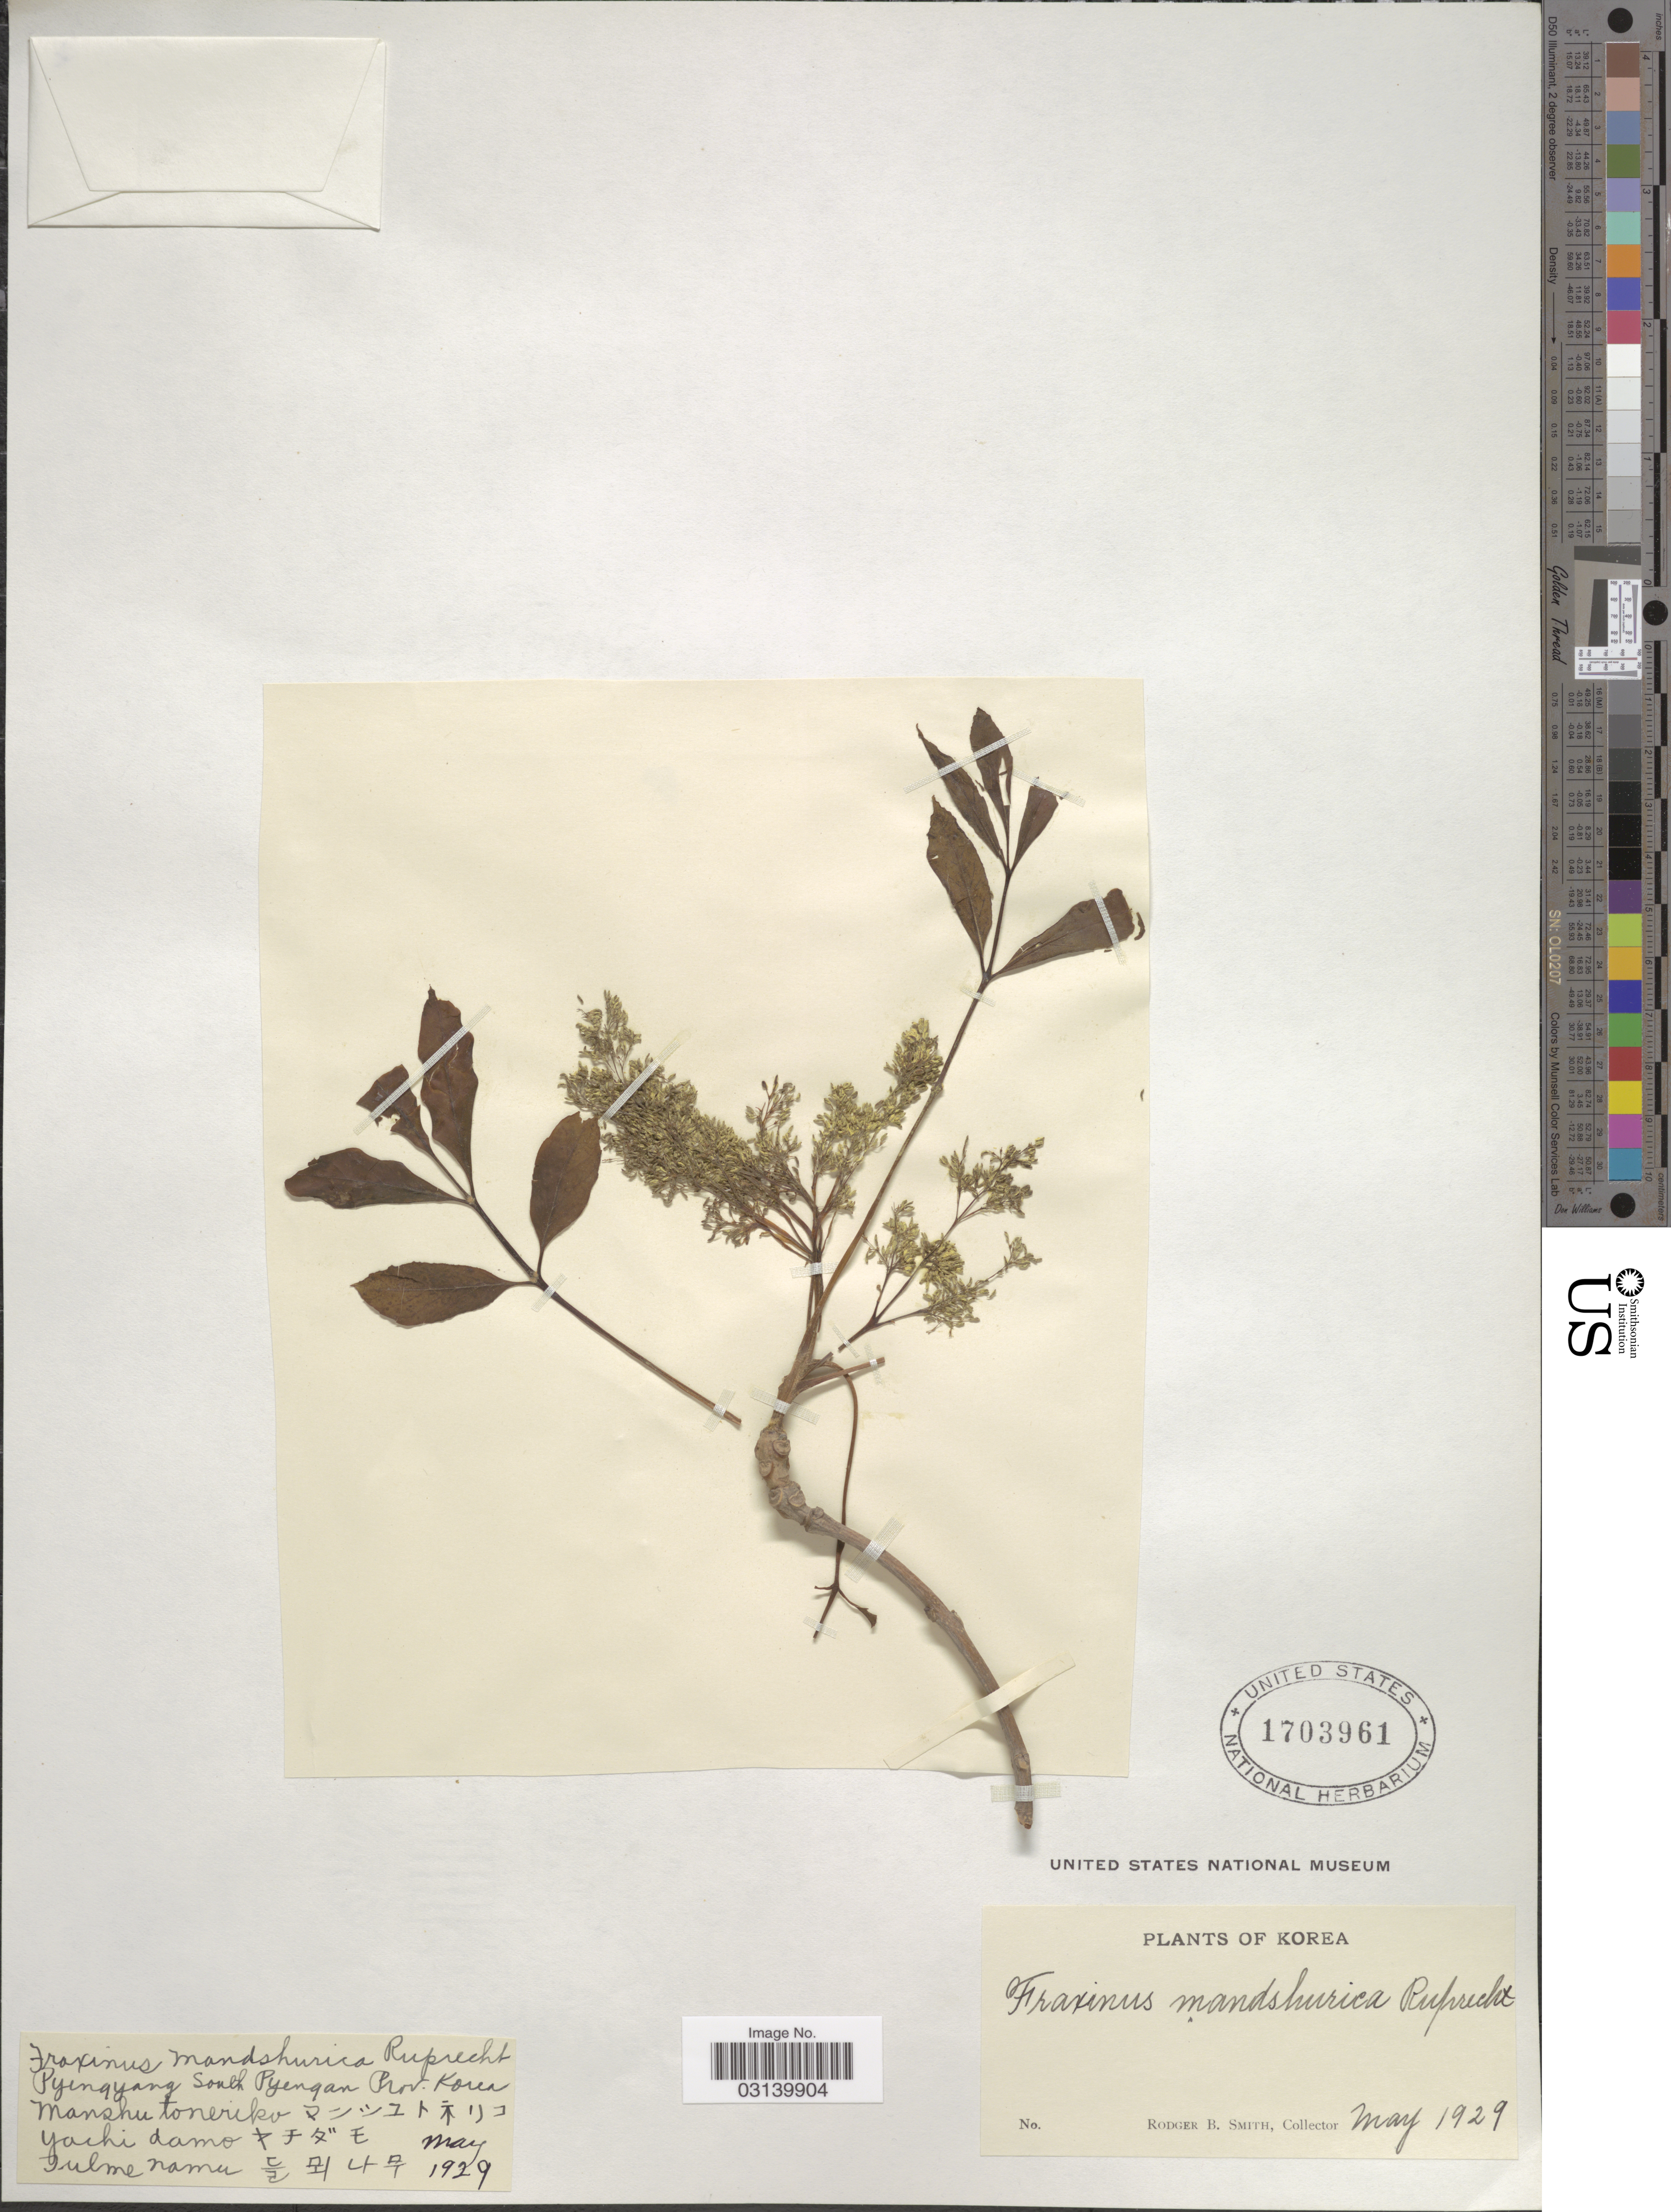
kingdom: Plantae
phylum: Tracheophyta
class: Magnoliopsida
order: Lamiales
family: Oleaceae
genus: Fraxinus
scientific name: Fraxinus mandshurica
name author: Rupr.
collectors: R. B. Smith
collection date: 1929-05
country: North Korea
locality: Pyengyang South Pyengan. Manshu toneriko, Yachi damo, Tulme namu.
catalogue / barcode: US 1703961